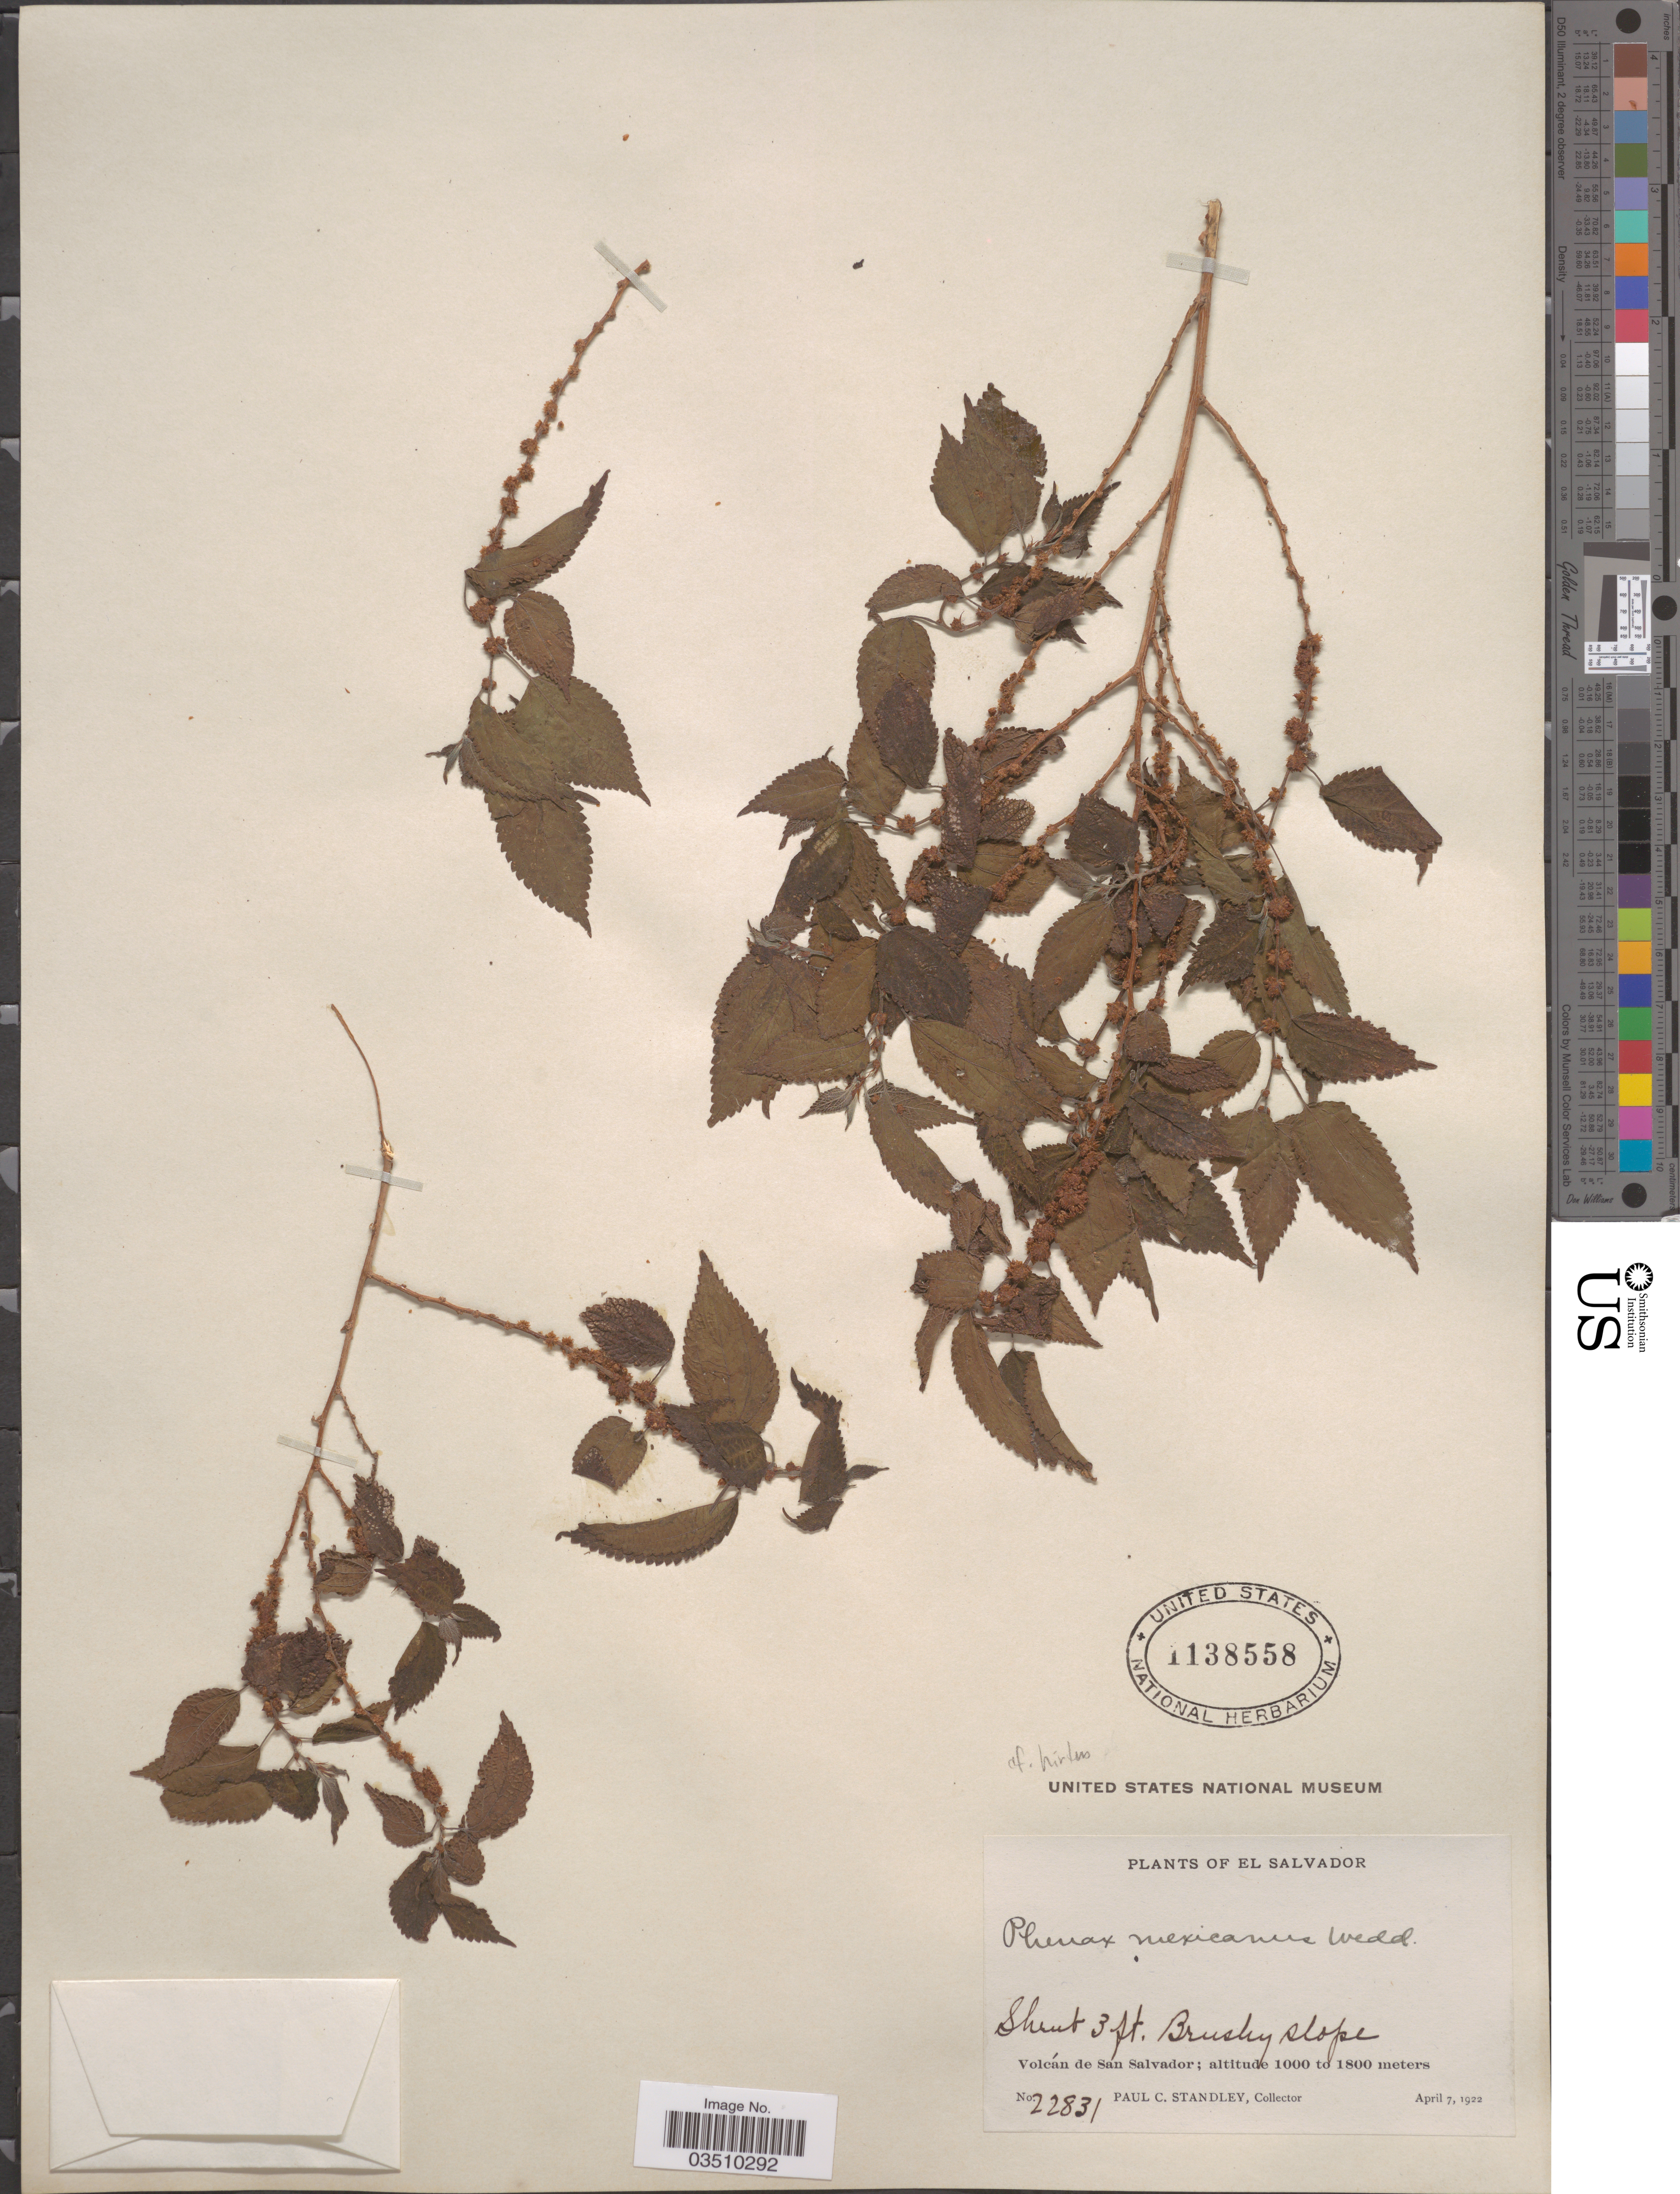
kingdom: Plantae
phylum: Tracheophyta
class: Magnoliopsida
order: Rosales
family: Urticaceae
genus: Phenax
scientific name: Phenax mexicanus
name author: Wedd.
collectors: P. C. Standley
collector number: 22831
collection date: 1922-04-07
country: El Salvador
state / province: San Salvador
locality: Volcán de San Salvador.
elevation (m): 1000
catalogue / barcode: US 1138558